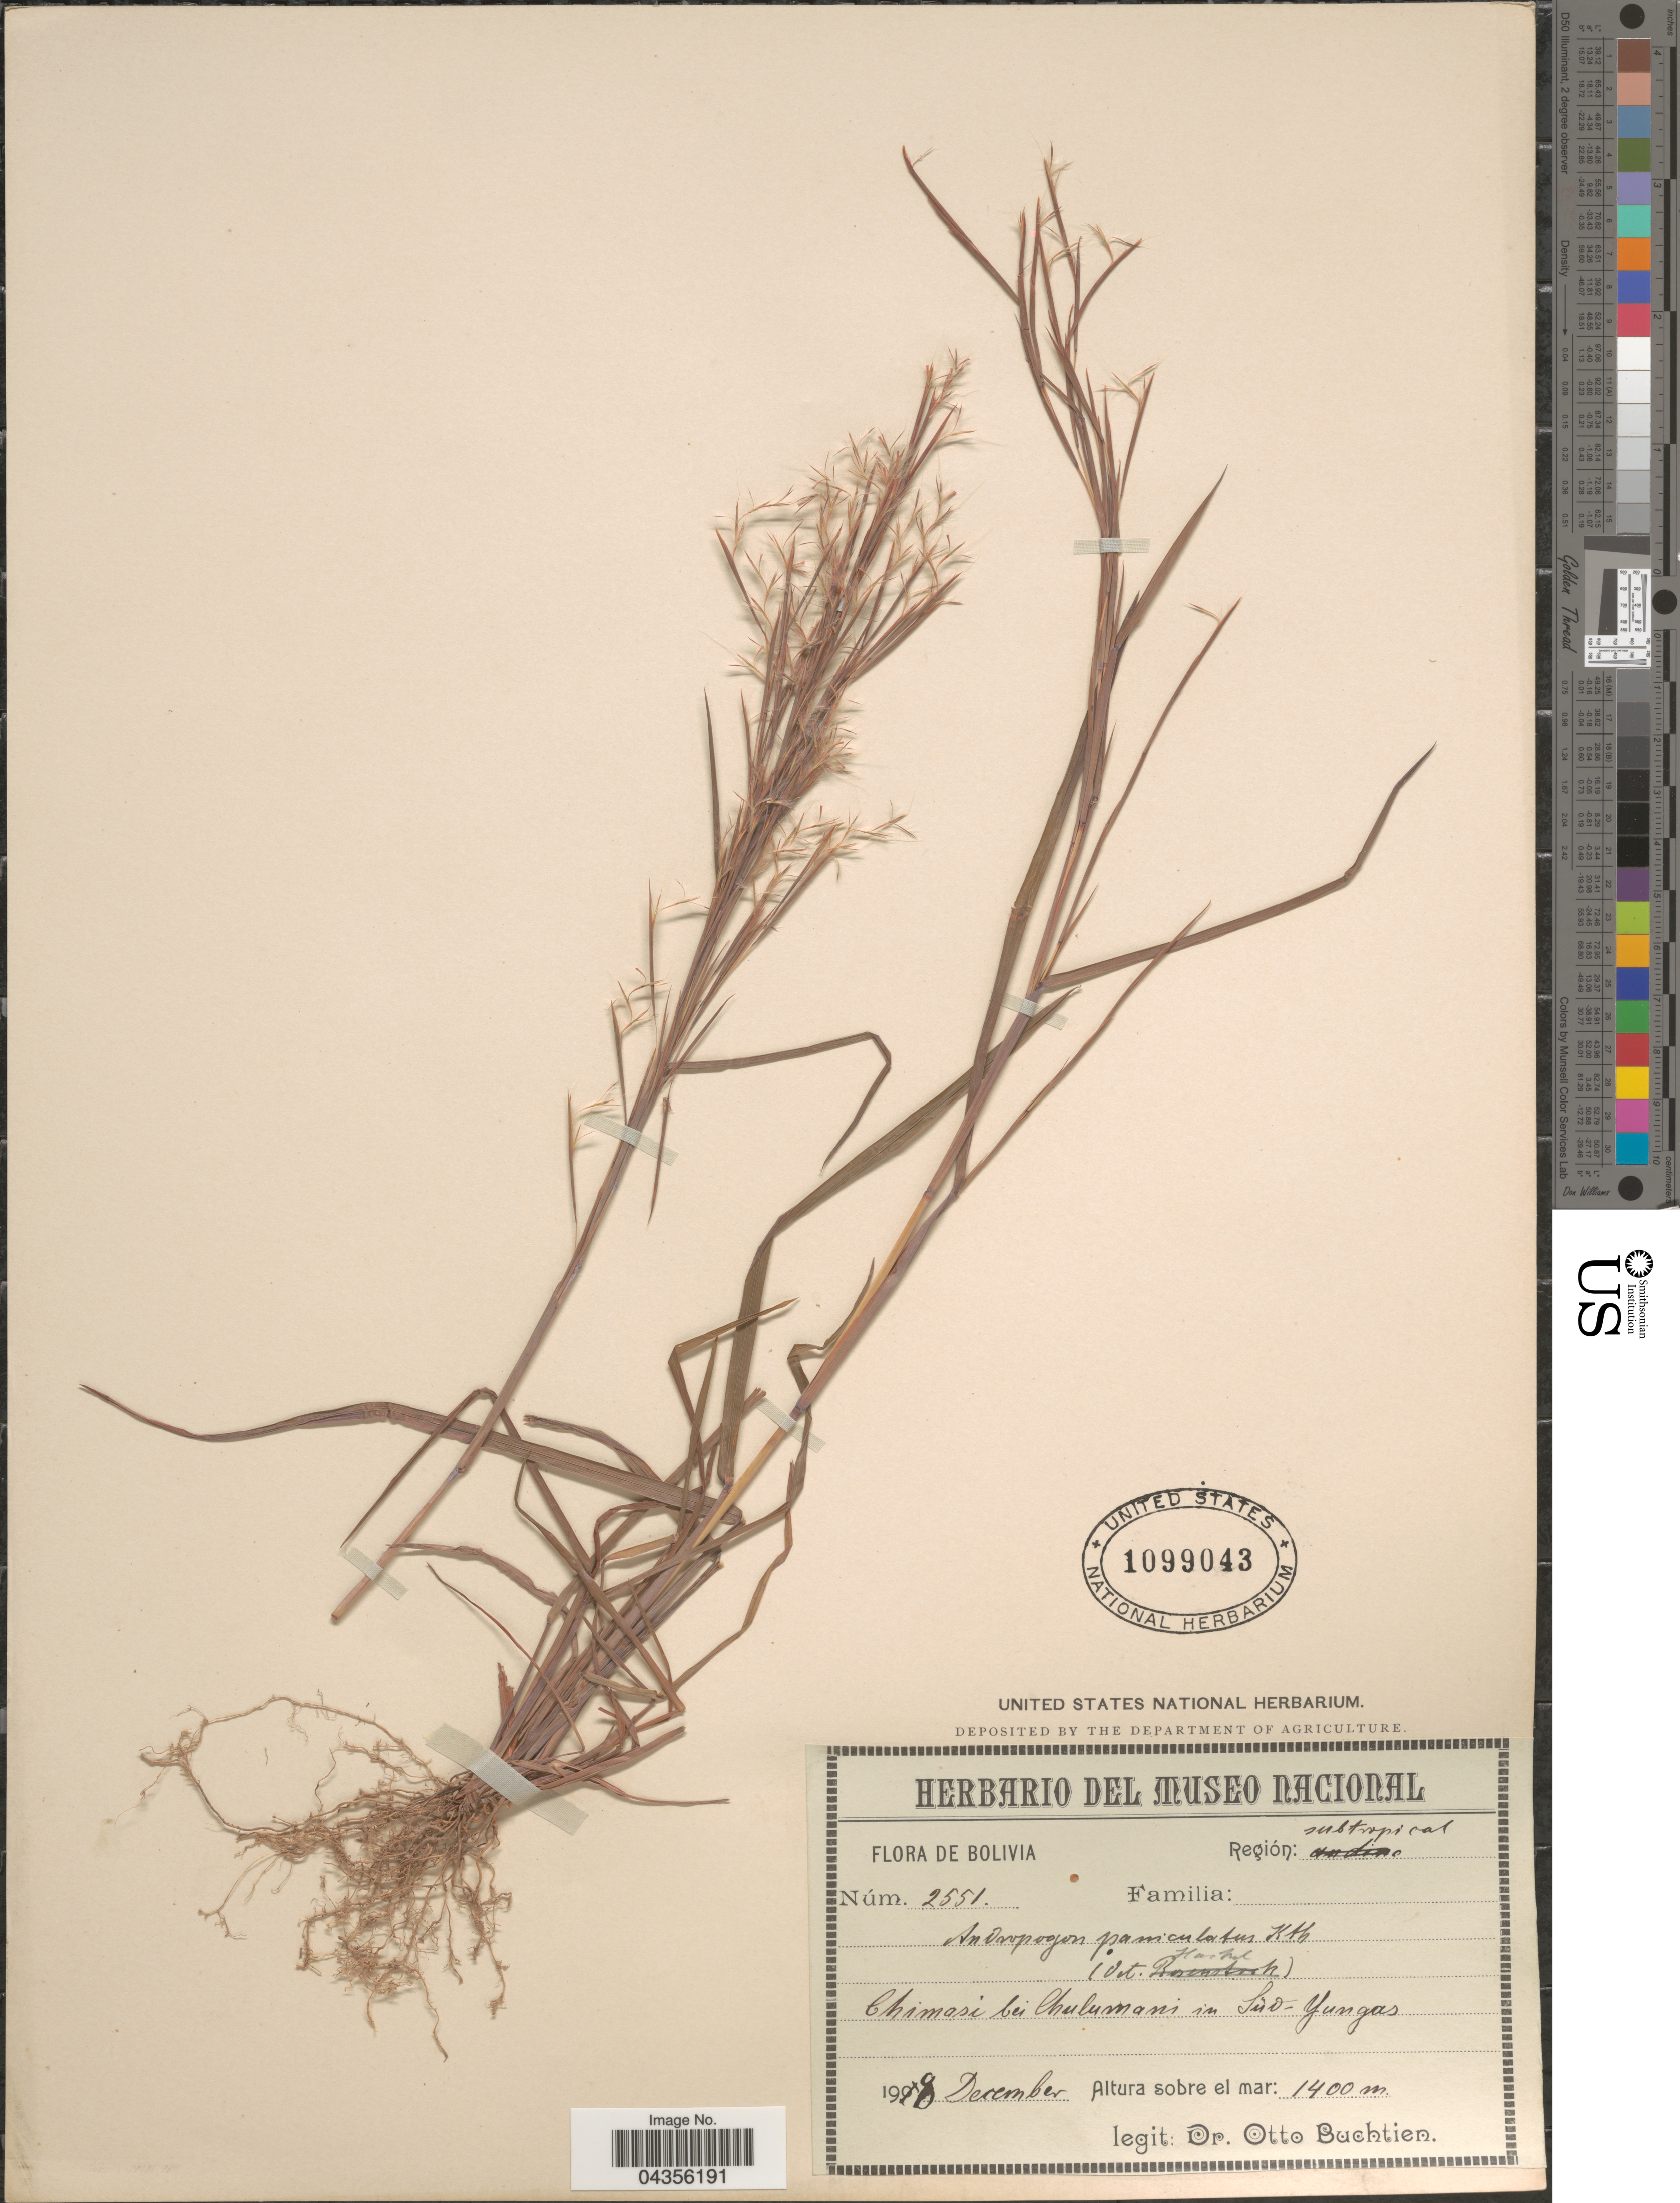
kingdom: Plantae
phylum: Tracheophyta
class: Liliopsida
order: Poales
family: Poaceae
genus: Schizachyrium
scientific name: Schizachyrium condensatum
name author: (Kunth) Nees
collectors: O. Buchtien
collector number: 2551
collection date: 1998-12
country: Bolivia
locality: Región: subtropical. Chimasi bei Chulumani in Süd-Yungas.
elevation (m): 1400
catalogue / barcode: US 1099043